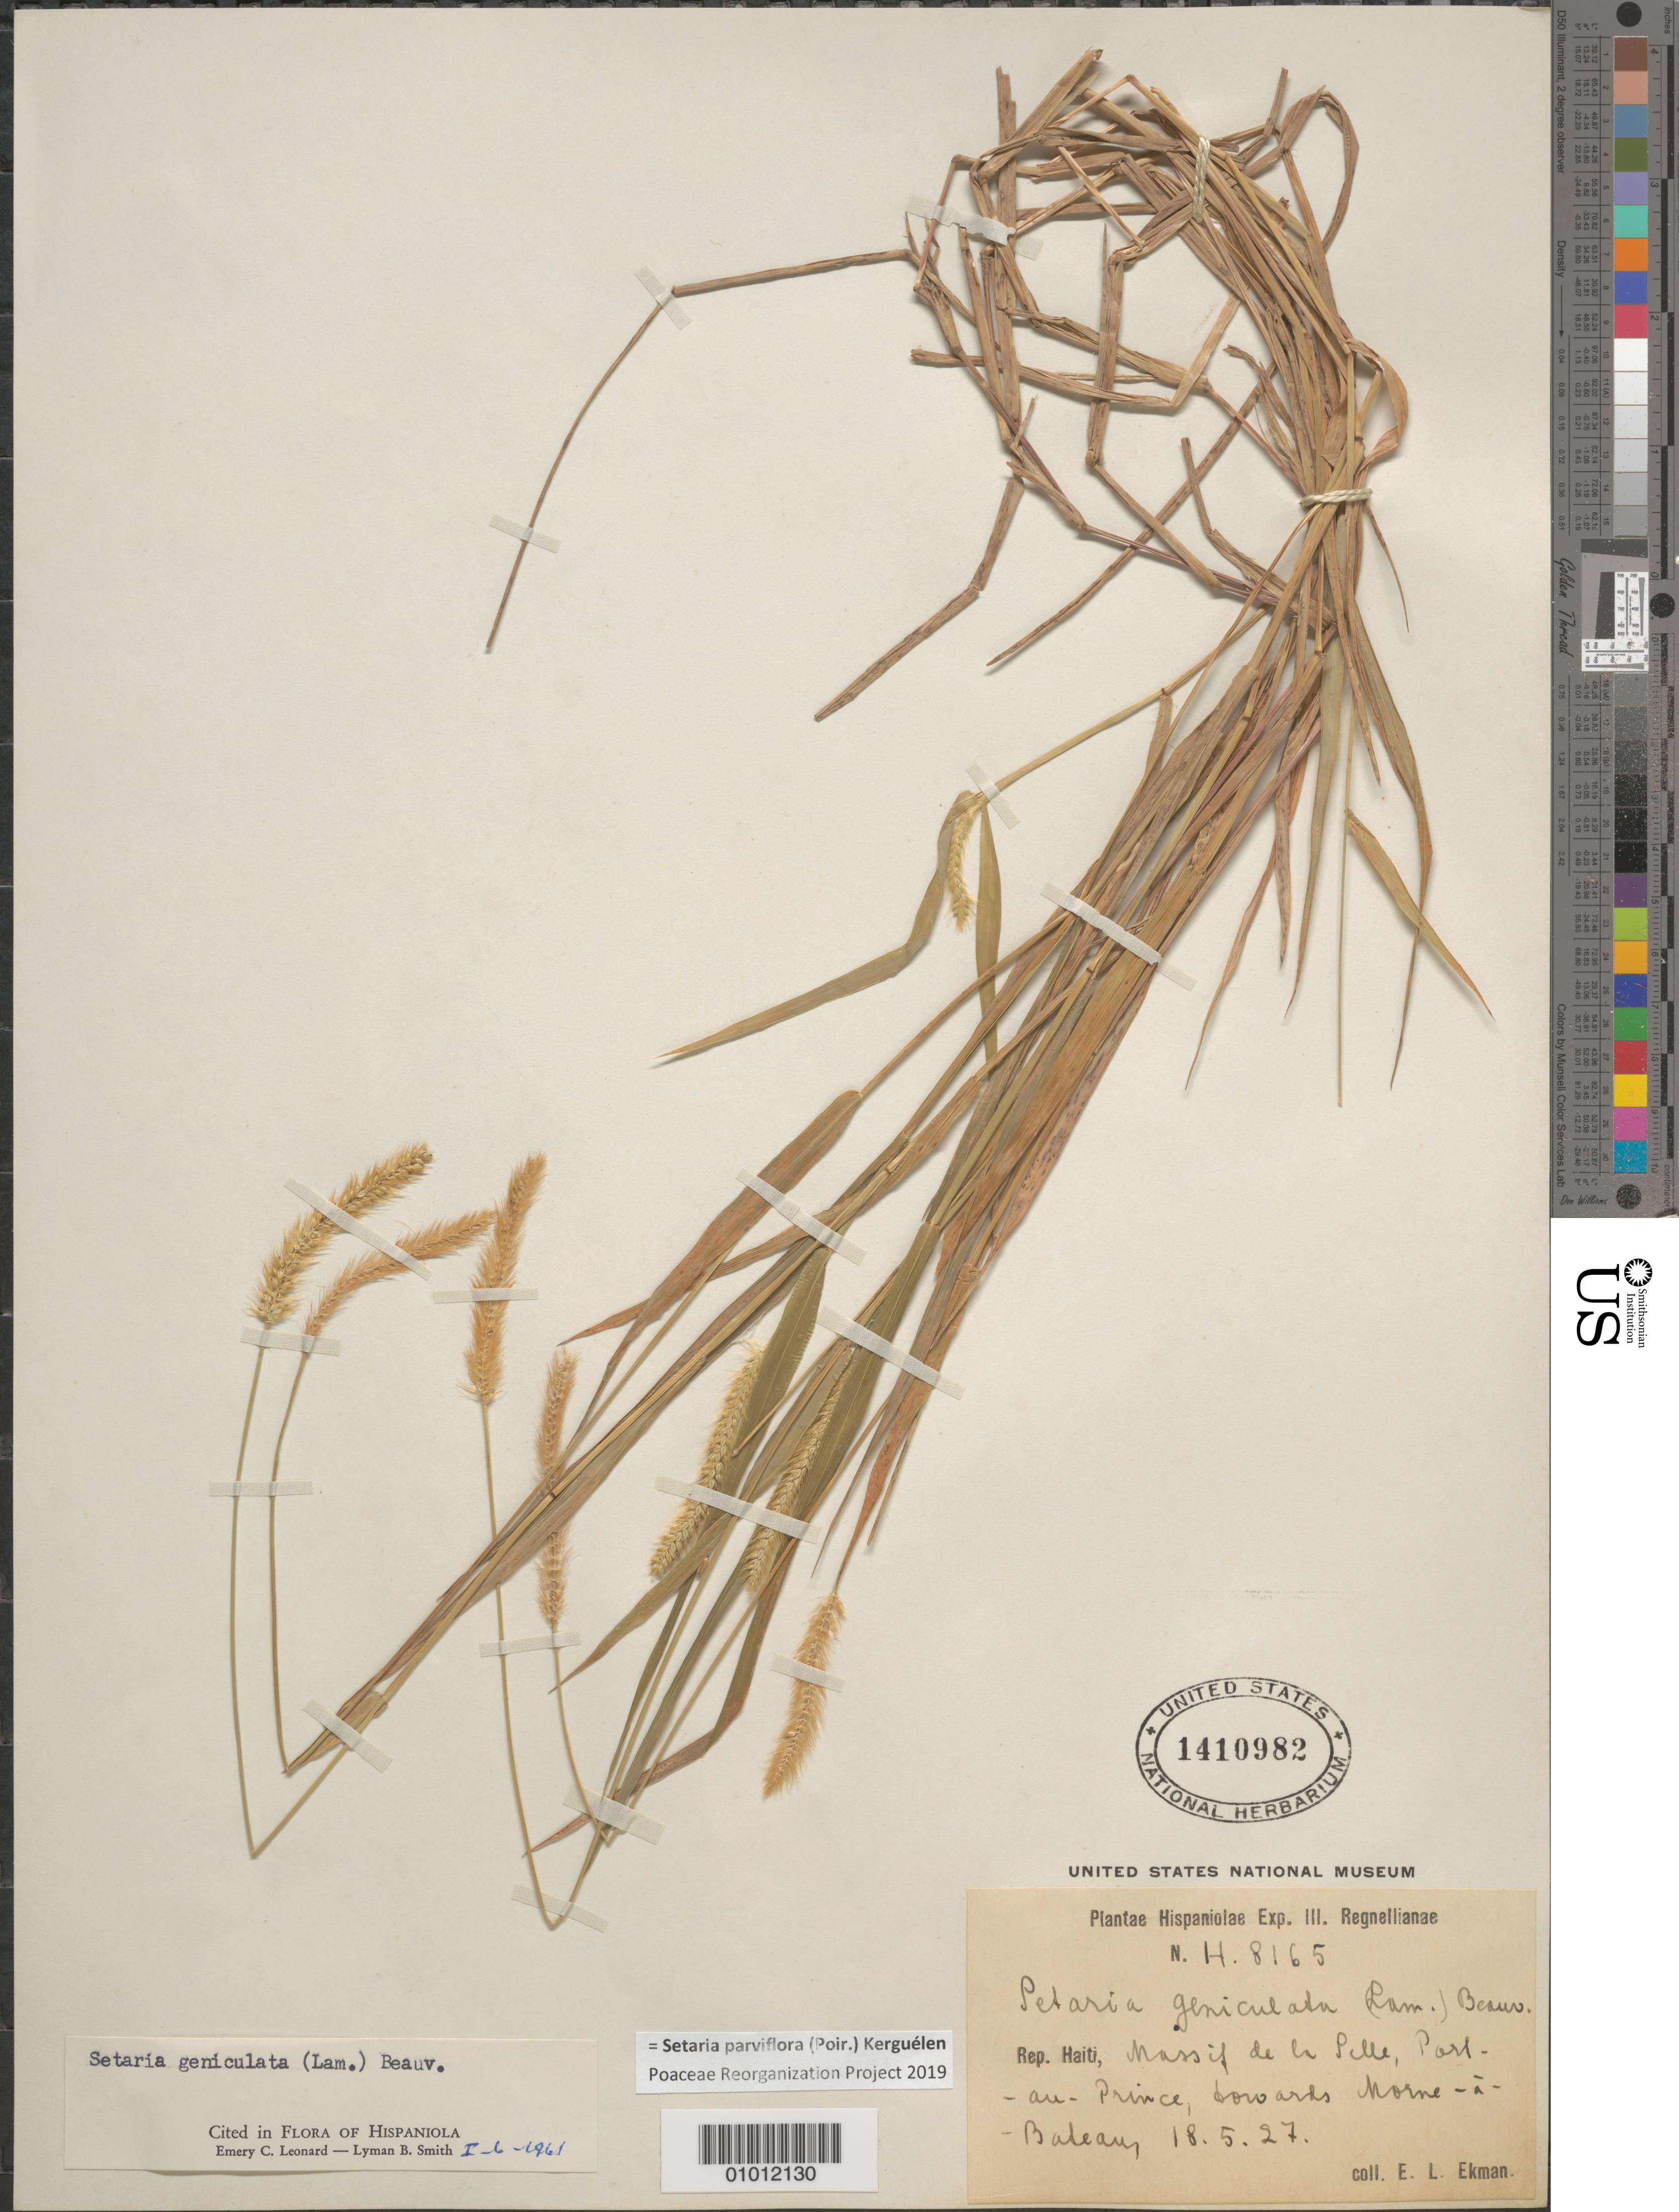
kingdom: Plantae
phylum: Tracheophyta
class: Liliopsida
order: Poales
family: Poaceae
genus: Setaria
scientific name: Setaria parviflora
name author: (Poir.) Kerguélen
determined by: Poaceae Reorganization Project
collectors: E. L. Ekman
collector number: H 8165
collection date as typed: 18 May 1927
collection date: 1927-05-18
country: Haiti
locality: Nassif de la Pelle, Port-au-Prince, towards Norne-a-Badeau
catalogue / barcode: US 1410982